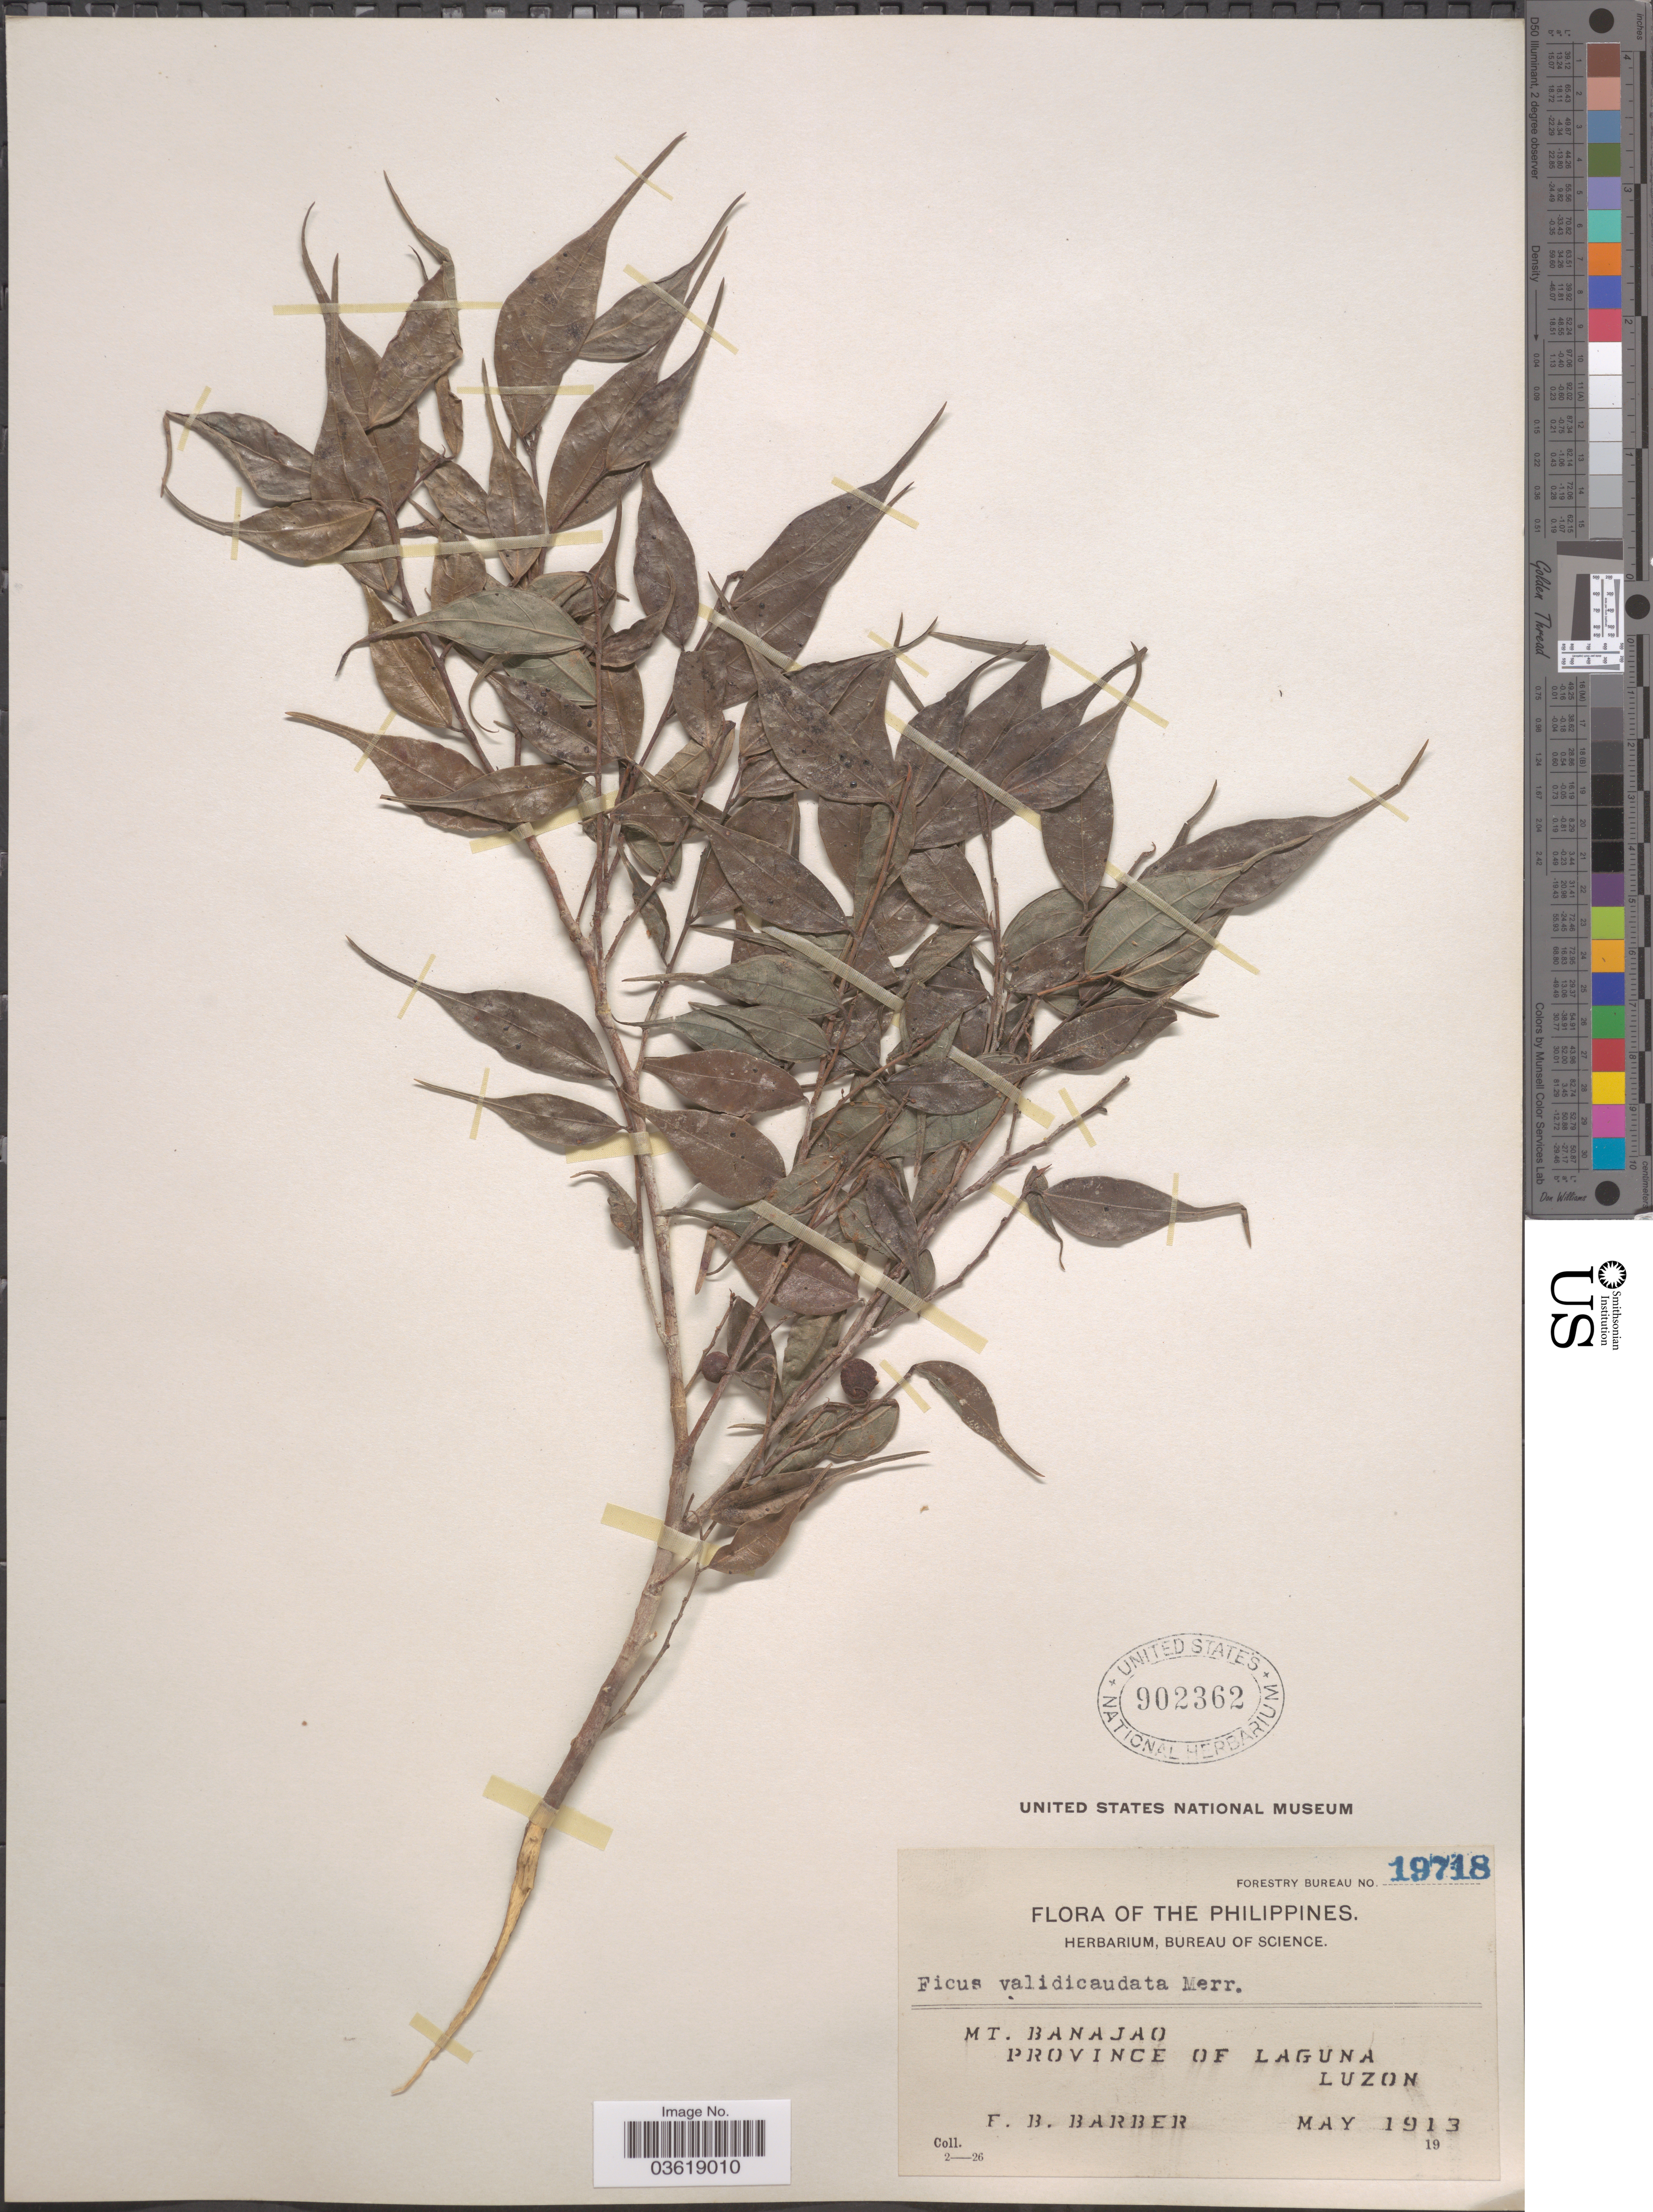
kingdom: Plantae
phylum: Tracheophyta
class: Magnoliopsida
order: Rosales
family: Moraceae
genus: Ficus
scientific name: Ficus guyeri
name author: Elmer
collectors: F. Barber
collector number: Forestry Bureau 19718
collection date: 1913-05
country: Philippines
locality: Mt. Banajao. Province of Laguna. Luzon.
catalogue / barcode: US 902362